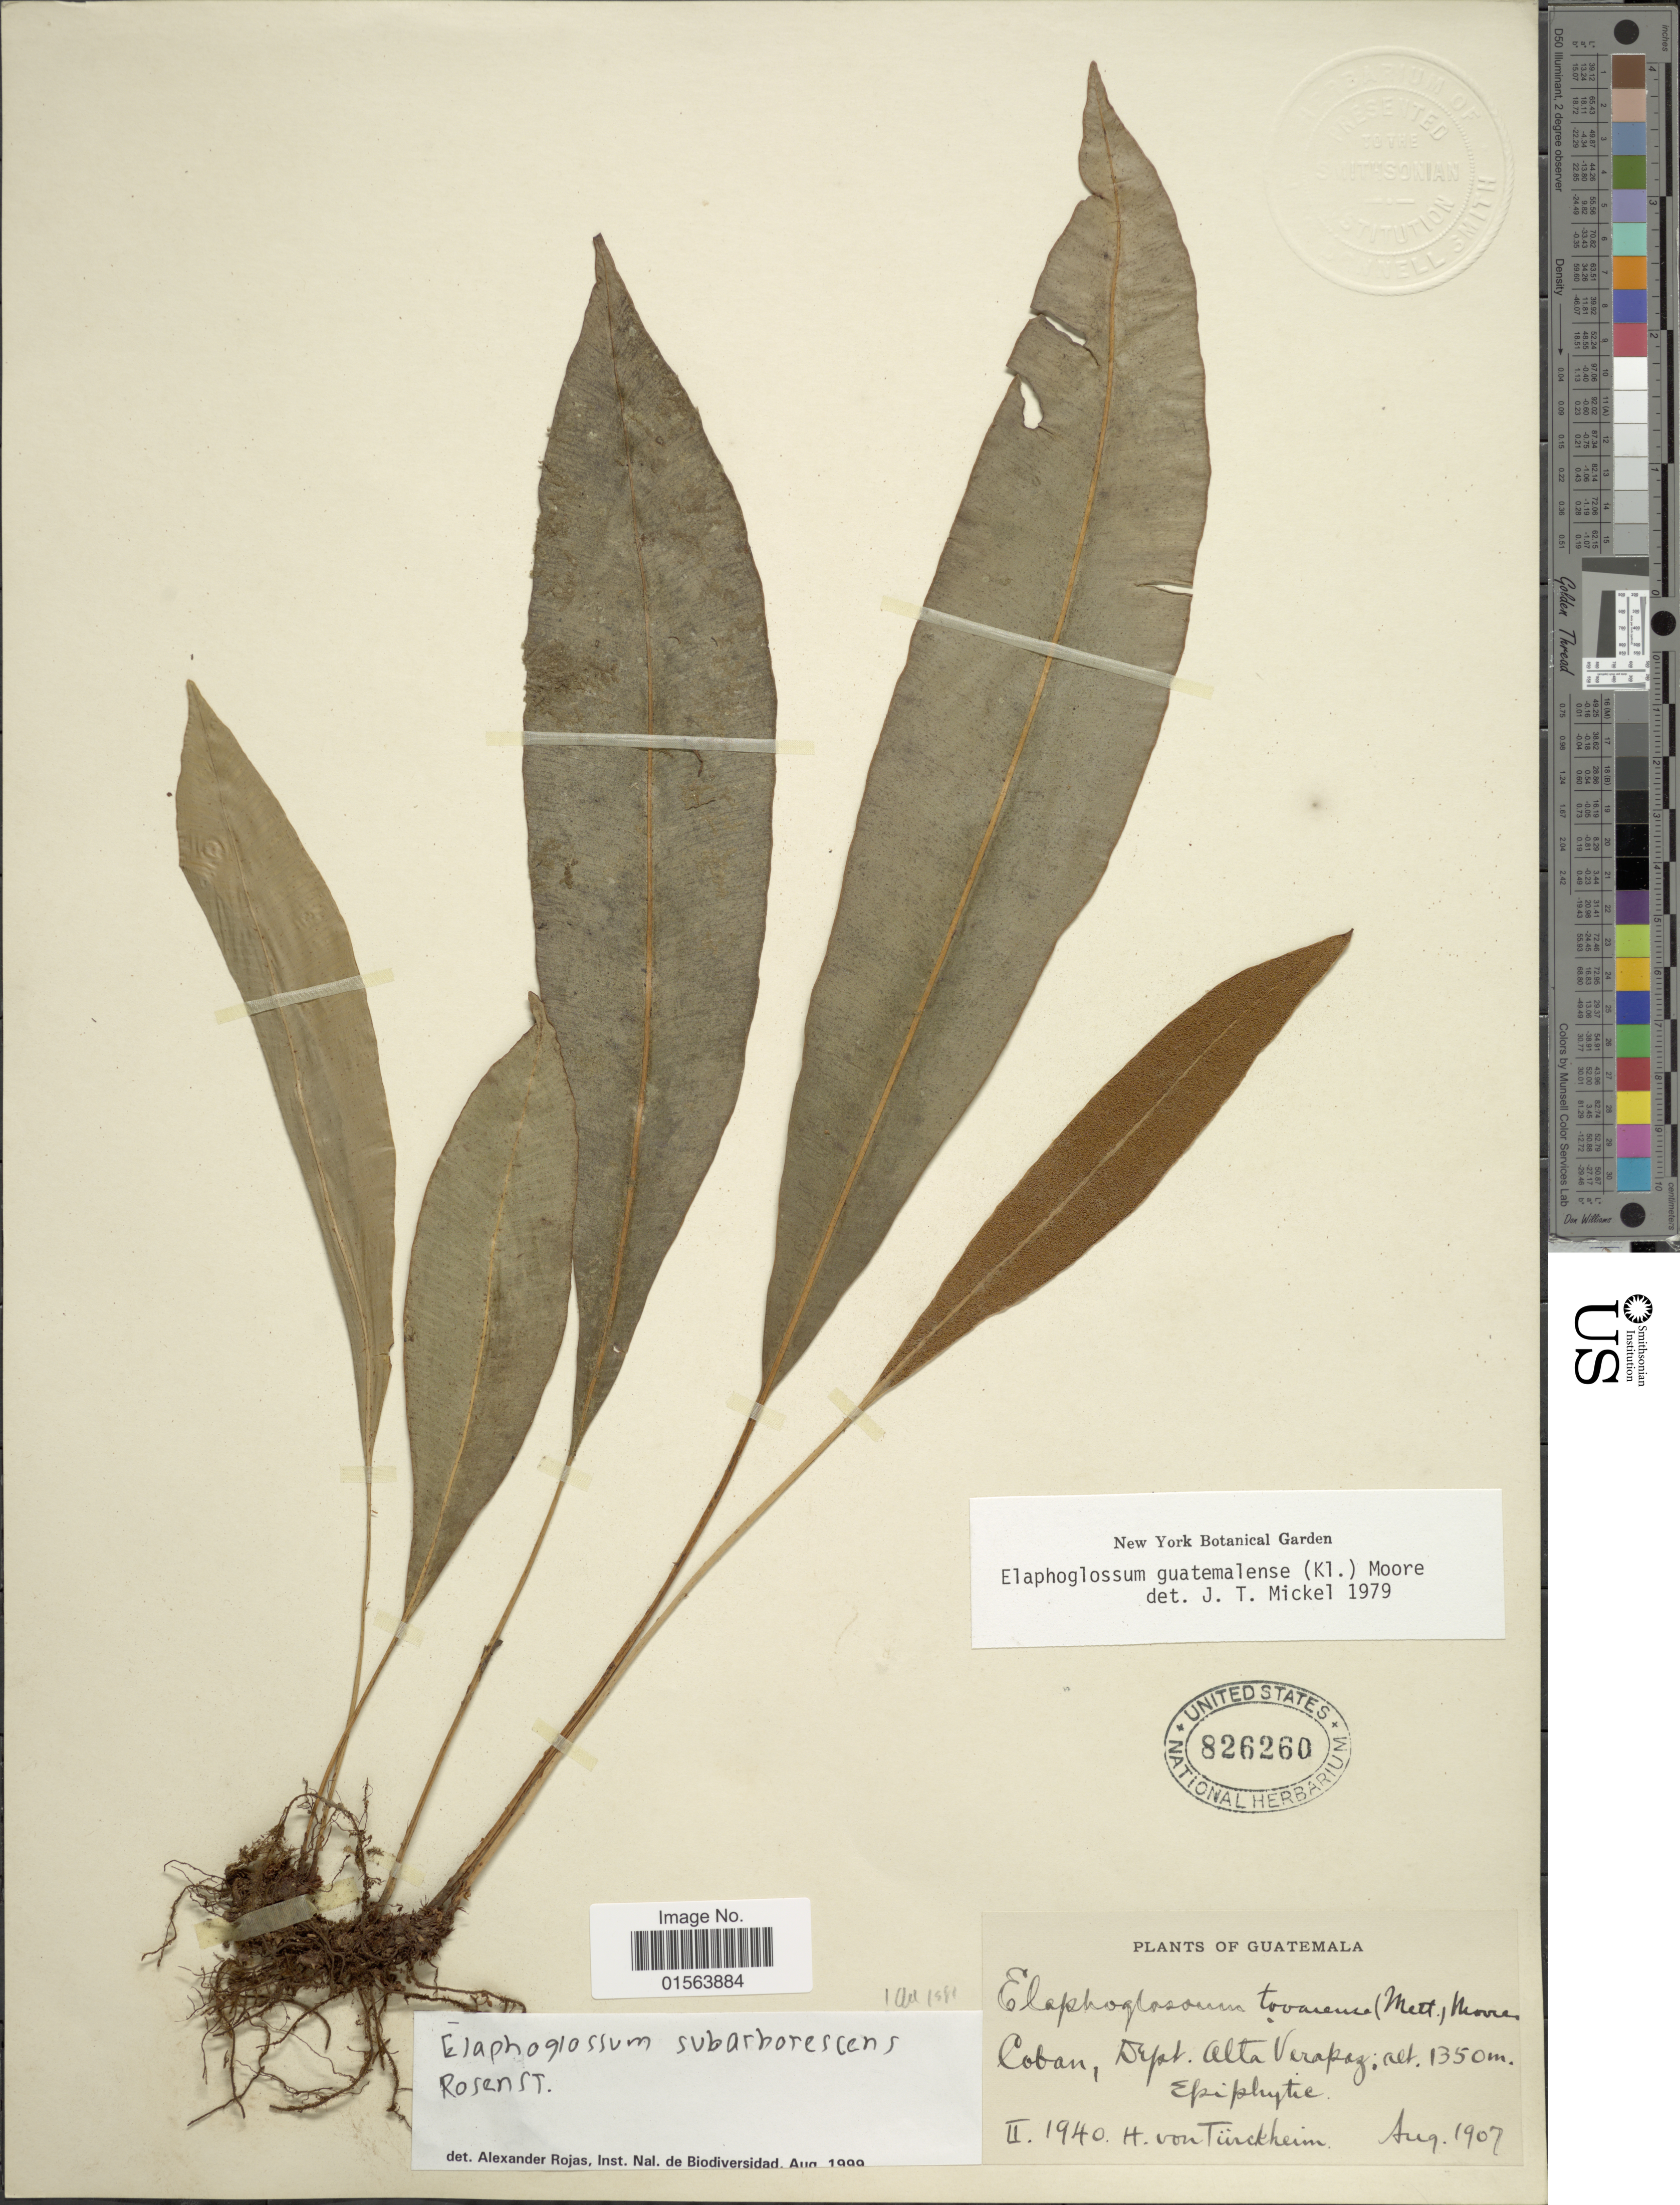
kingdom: Plantae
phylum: Tracheophyta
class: Polypodiopsida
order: Polypodiales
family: Dryopteridaceae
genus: Elaphoglossum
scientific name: Elaphoglossum guatemalense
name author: (Klotzsch) T. Moore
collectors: H. von Türckheim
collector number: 2/1940*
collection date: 1907-08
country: Guatemala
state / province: Alta Verapaz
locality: Coban, Dept. Alta Verapaz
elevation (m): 1350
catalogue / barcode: US 826260